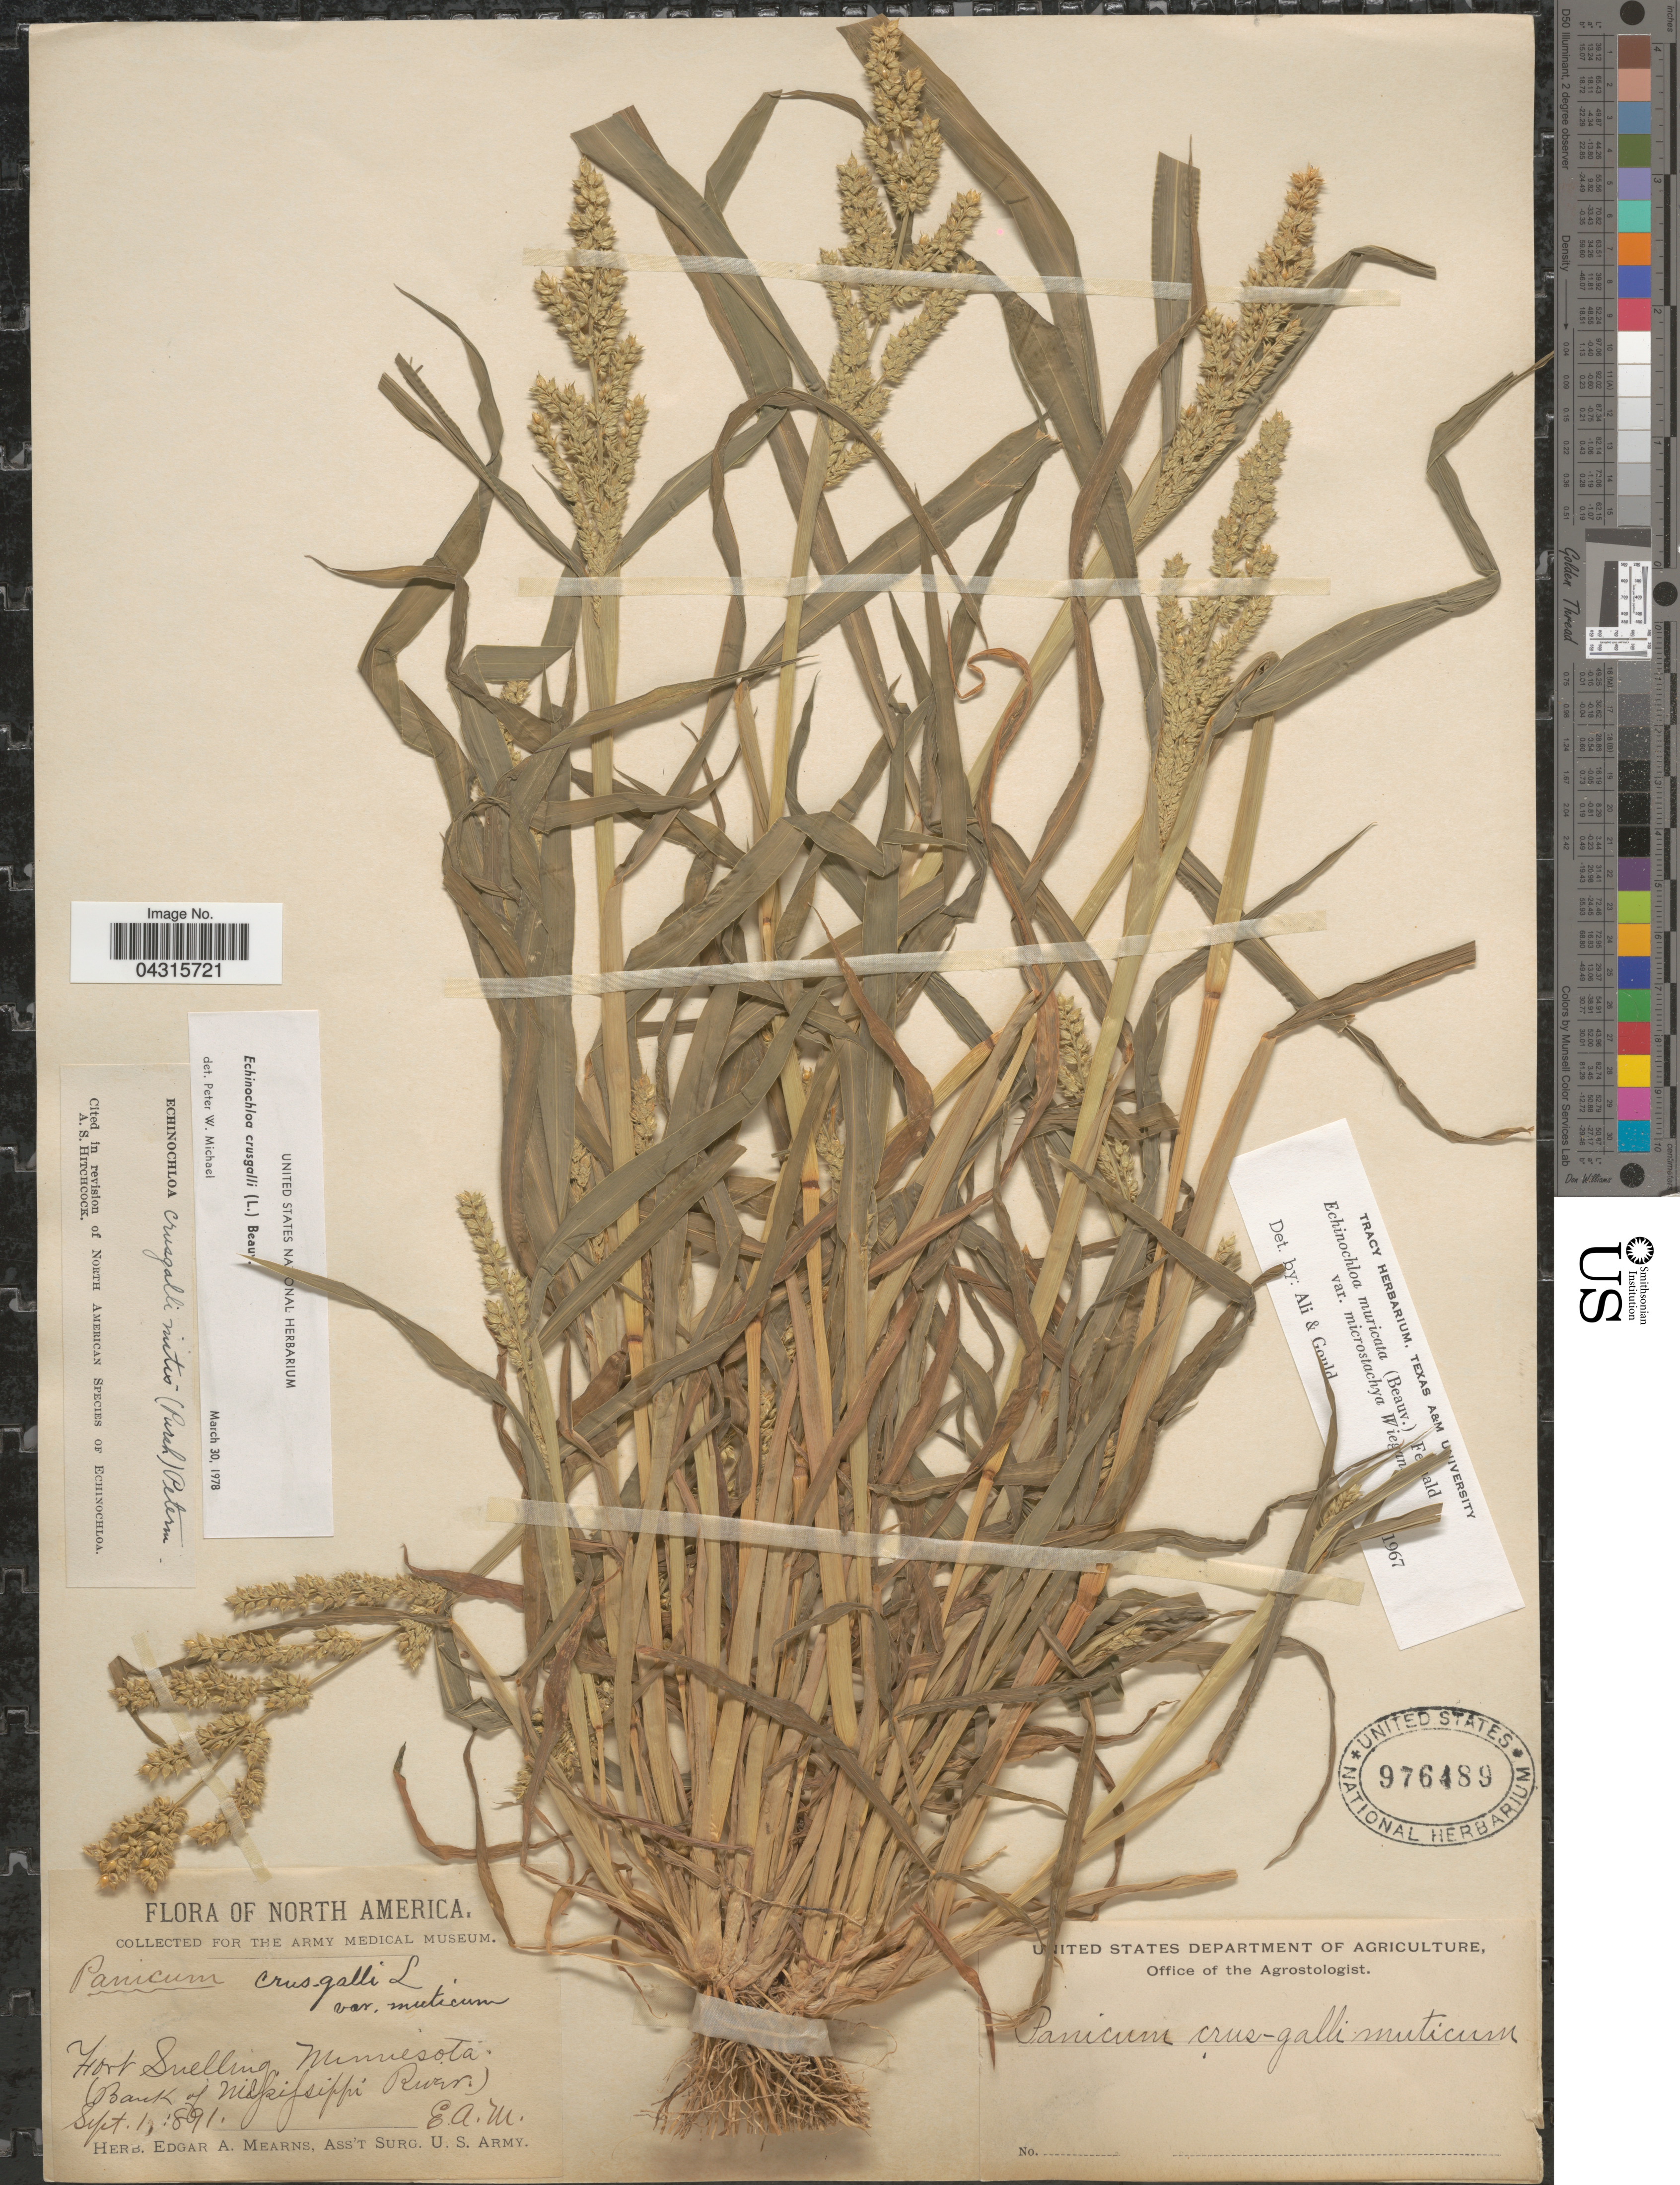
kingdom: Plantae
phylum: Tracheophyta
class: Liliopsida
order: Poales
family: Poaceae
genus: Echinochloa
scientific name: Echinochloa muricata var. microstachya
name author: Wiegand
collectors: E. A. Mearns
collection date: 1891-09-01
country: United States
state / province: Minnesota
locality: Fort Snelling. (Bank of Mississippi River).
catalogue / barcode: US 976489